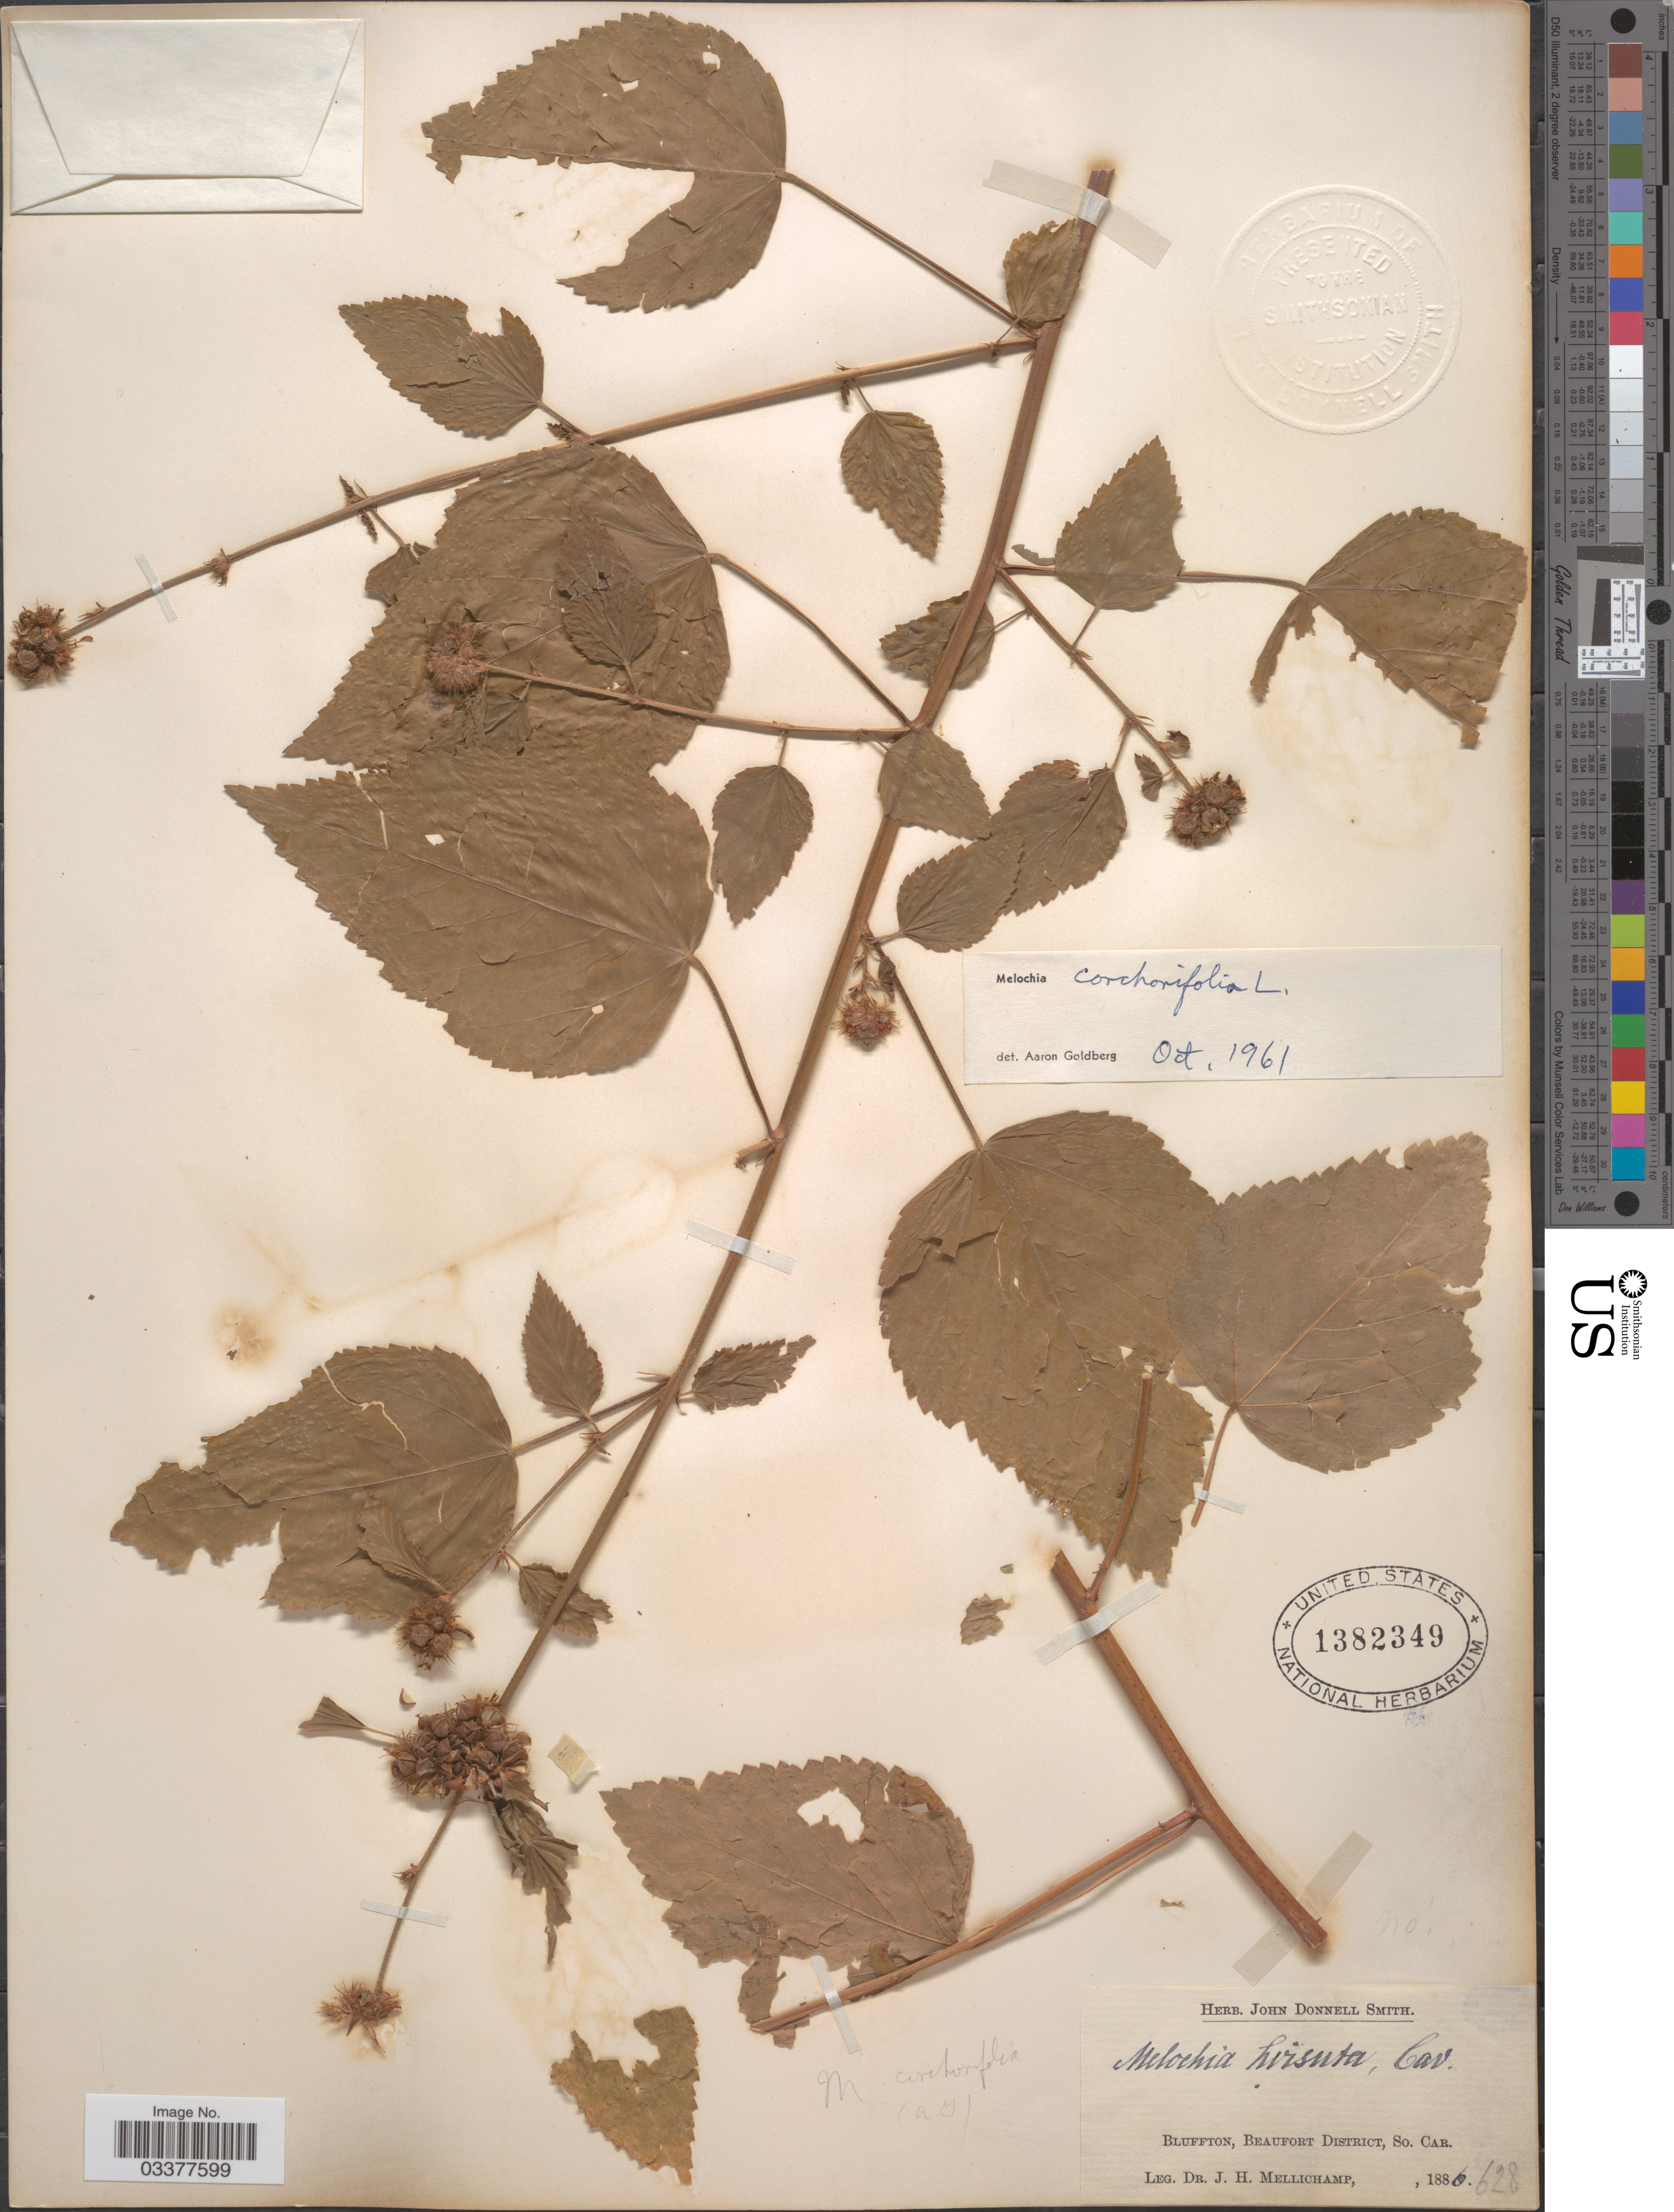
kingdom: Plantae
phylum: Tracheophyta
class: Magnoliopsida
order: Malvales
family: Malvaceae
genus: Melochia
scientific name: Melochia corchorifolia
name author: L.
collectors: J. H. Mellichamp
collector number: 628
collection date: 1886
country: United States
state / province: South Carolina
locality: Bluffton, Beaufort District.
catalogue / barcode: US 1382349